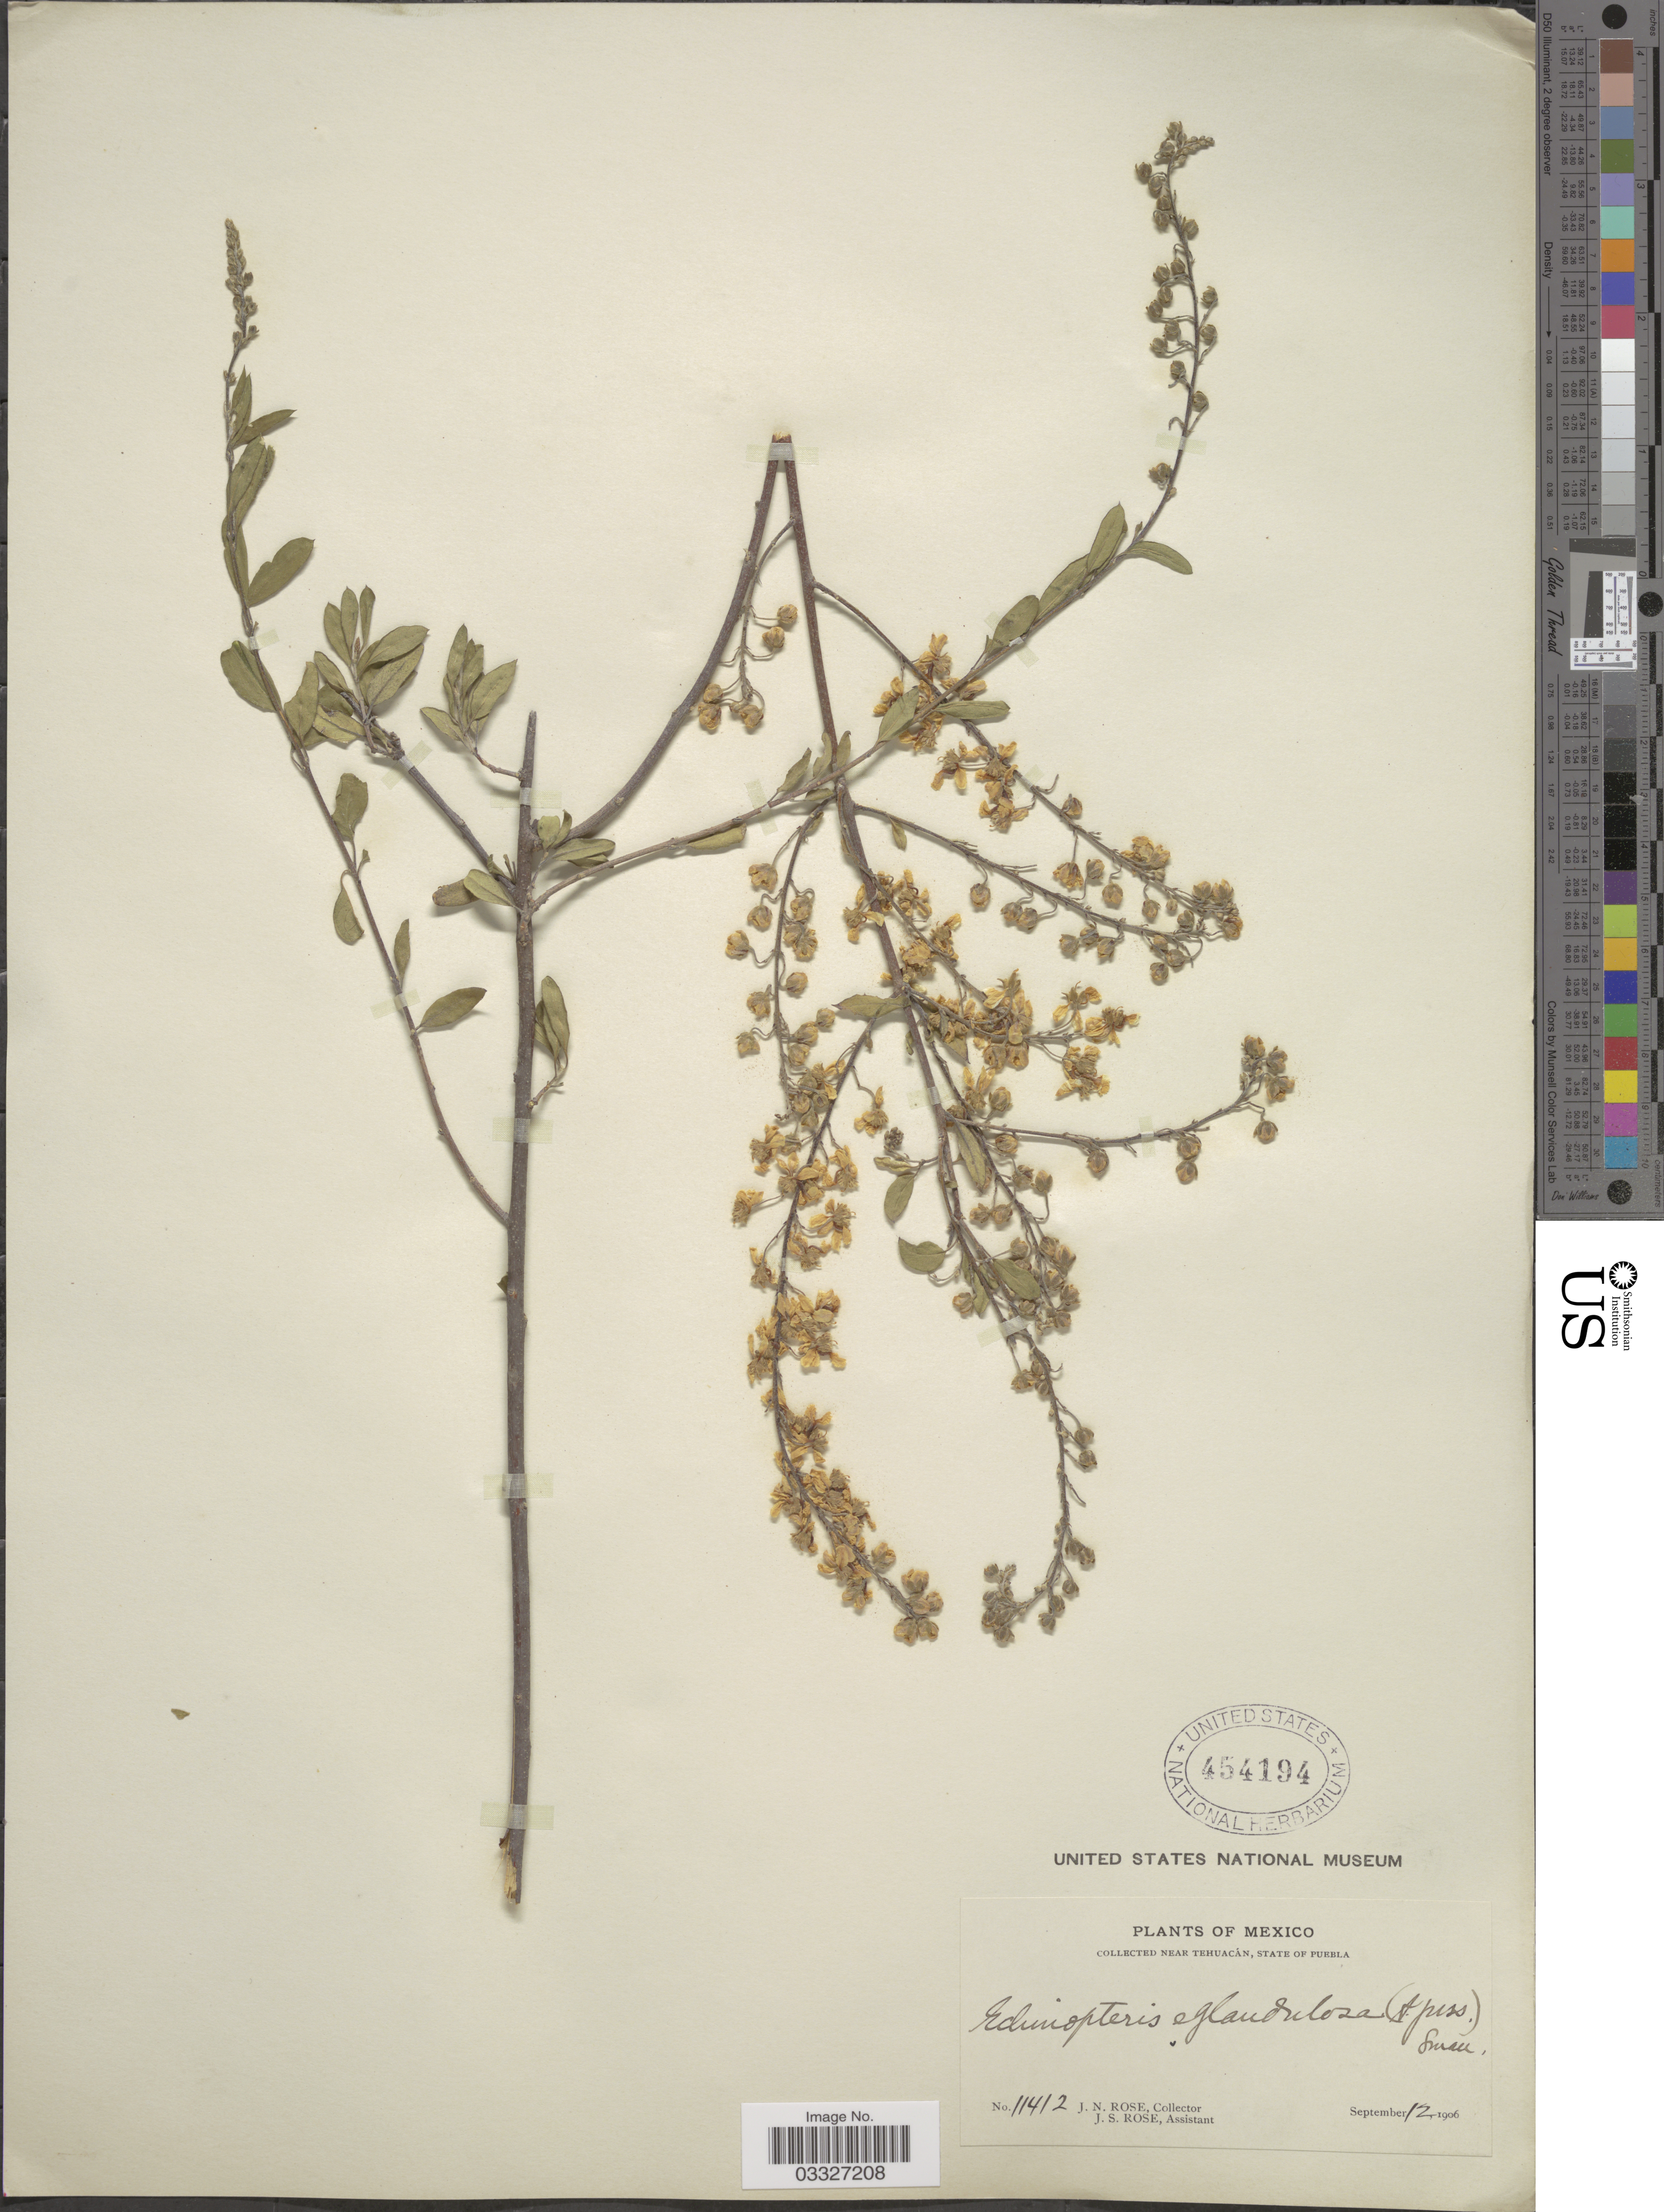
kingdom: Plantae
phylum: Tracheophyta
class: Magnoliopsida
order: Malpighiales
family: Malpighiaceae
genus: Echinopterys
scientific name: Echinopterys eglandulosa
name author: (A. Juss.) Small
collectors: J. N. Rose & J. S. Rose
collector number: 11412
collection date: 1906-09-12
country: Mexico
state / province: Puebla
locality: Near Tehuacán.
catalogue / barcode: US 454194